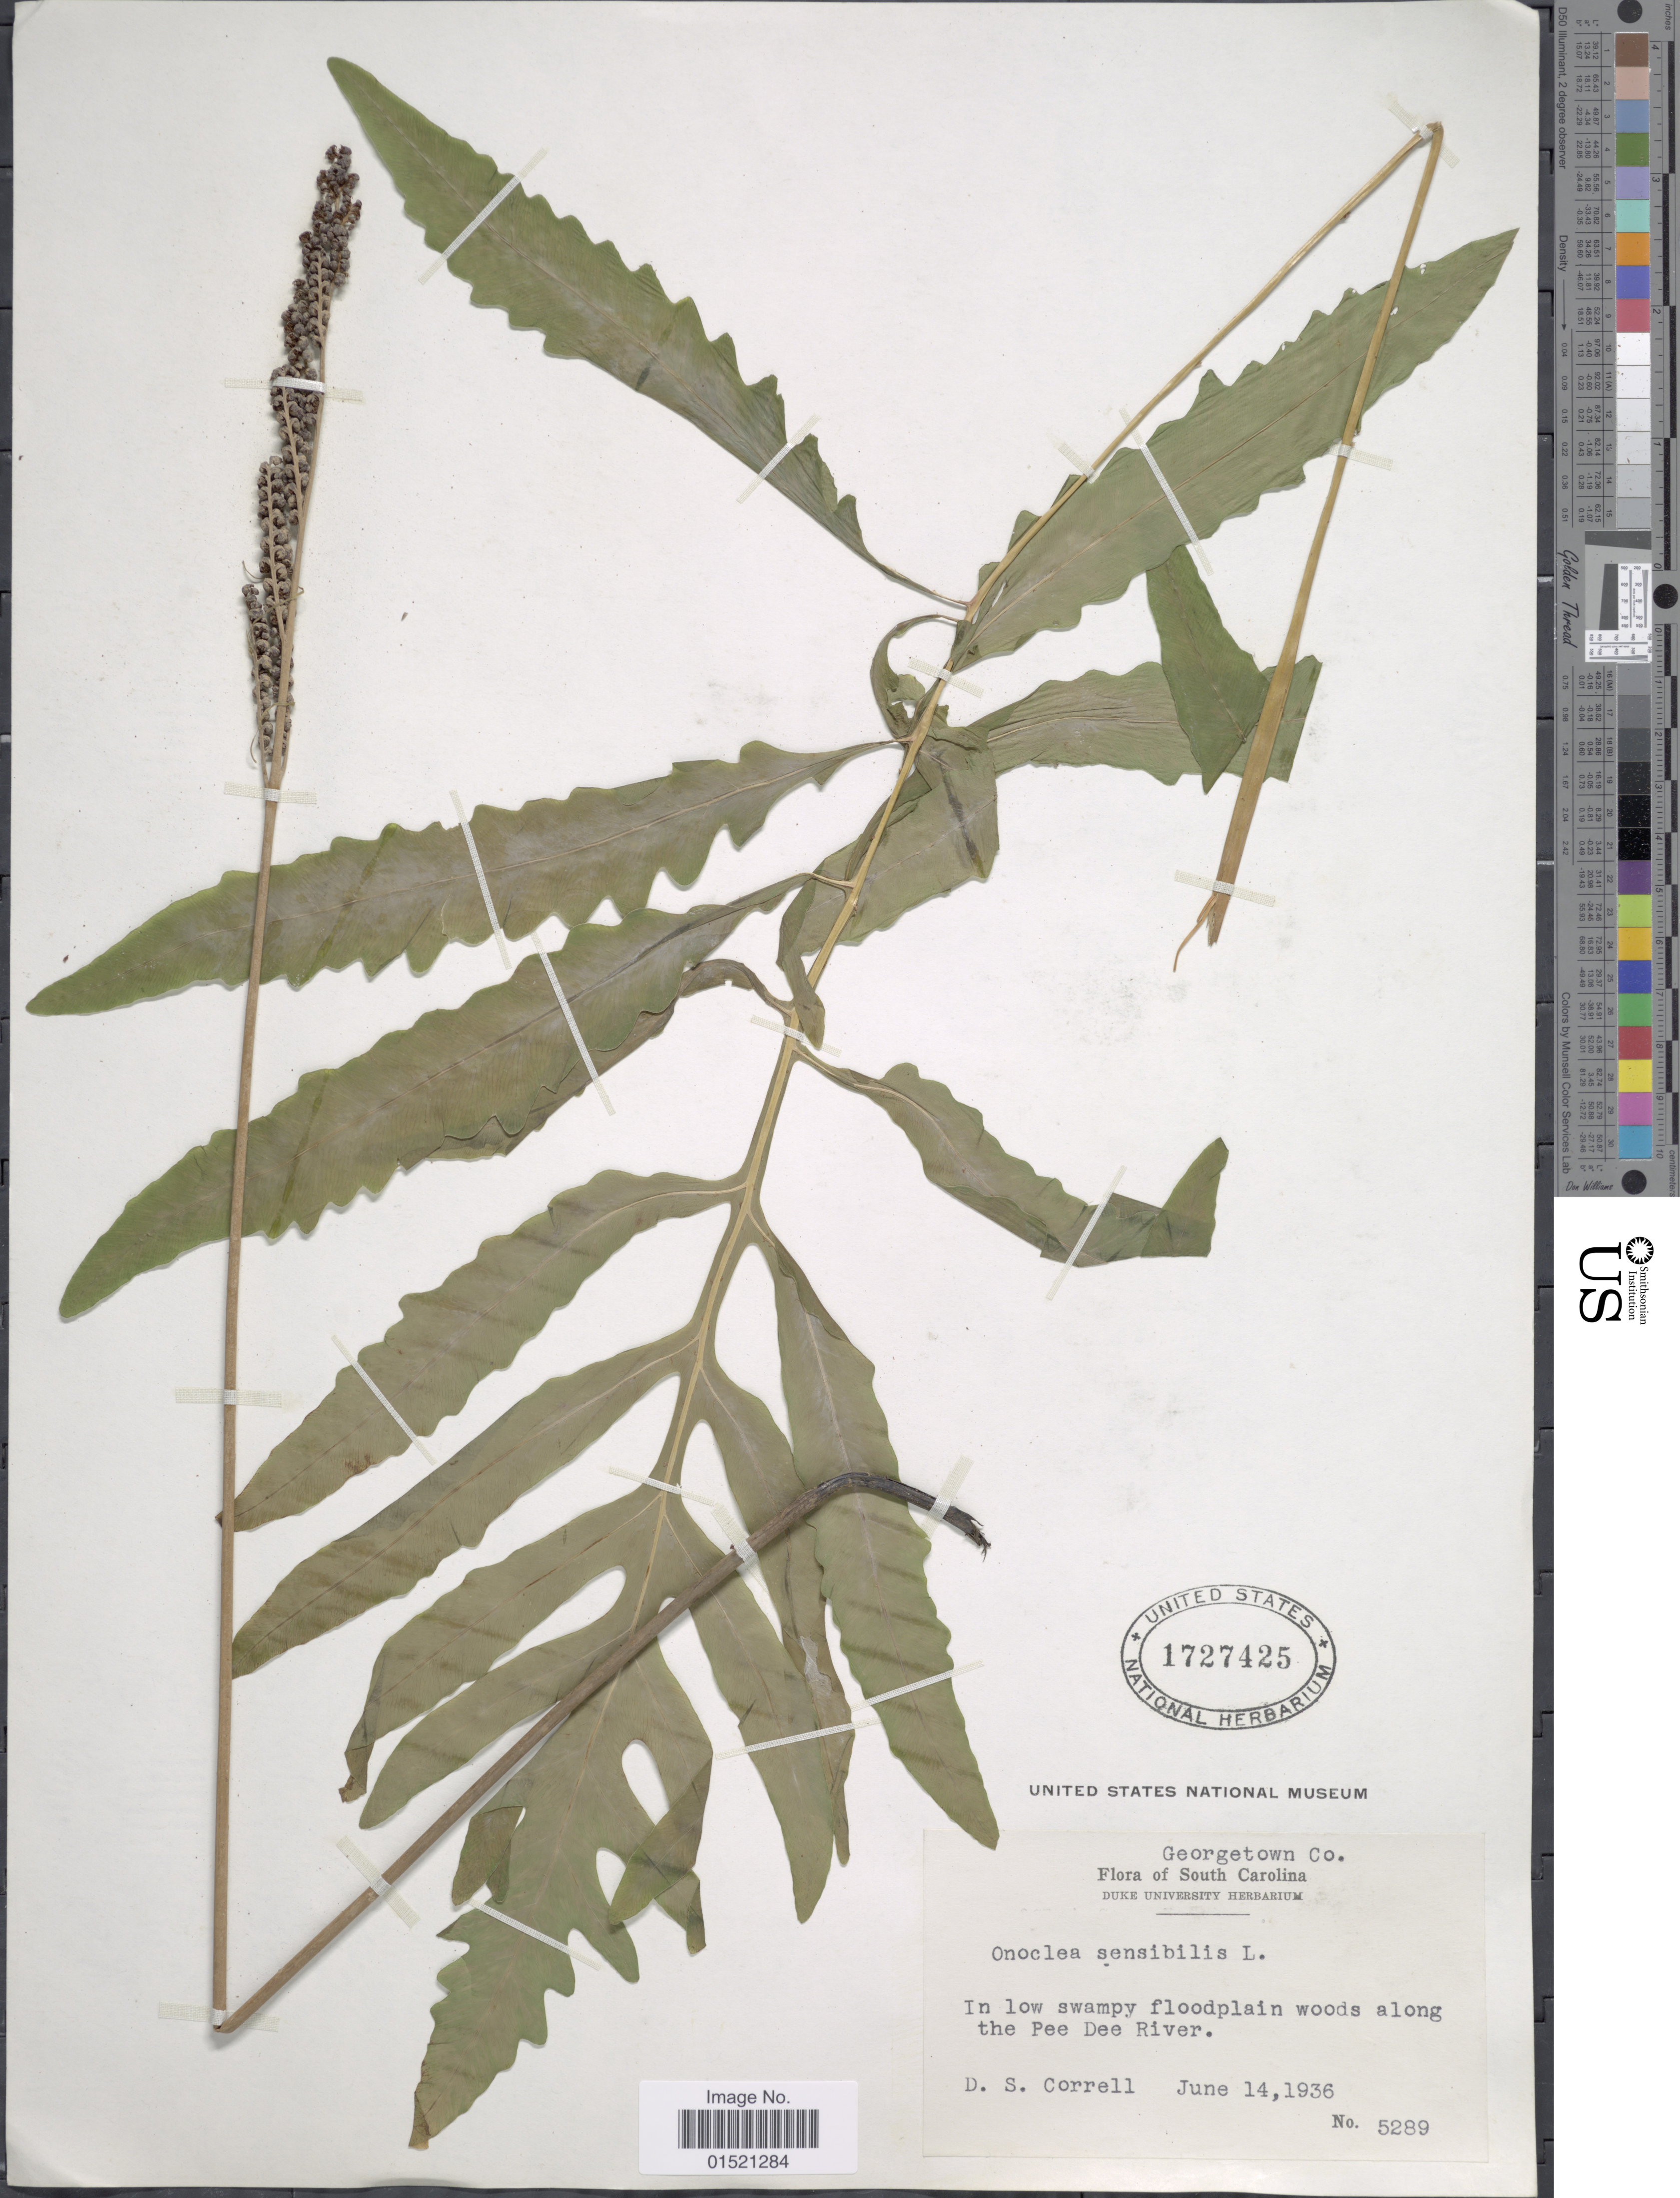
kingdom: Plantae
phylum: Tracheophyta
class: Polypodiopsida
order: Polypodiales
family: Onocleaceae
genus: Onoclea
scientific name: Onoclea sensibilis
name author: L.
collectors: D. S. Correll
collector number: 5289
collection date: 1936-06-14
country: United States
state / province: South Carolina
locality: Georgetown Co., In low swampy floodplain woods along the Pee Dee River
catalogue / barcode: US 1727425